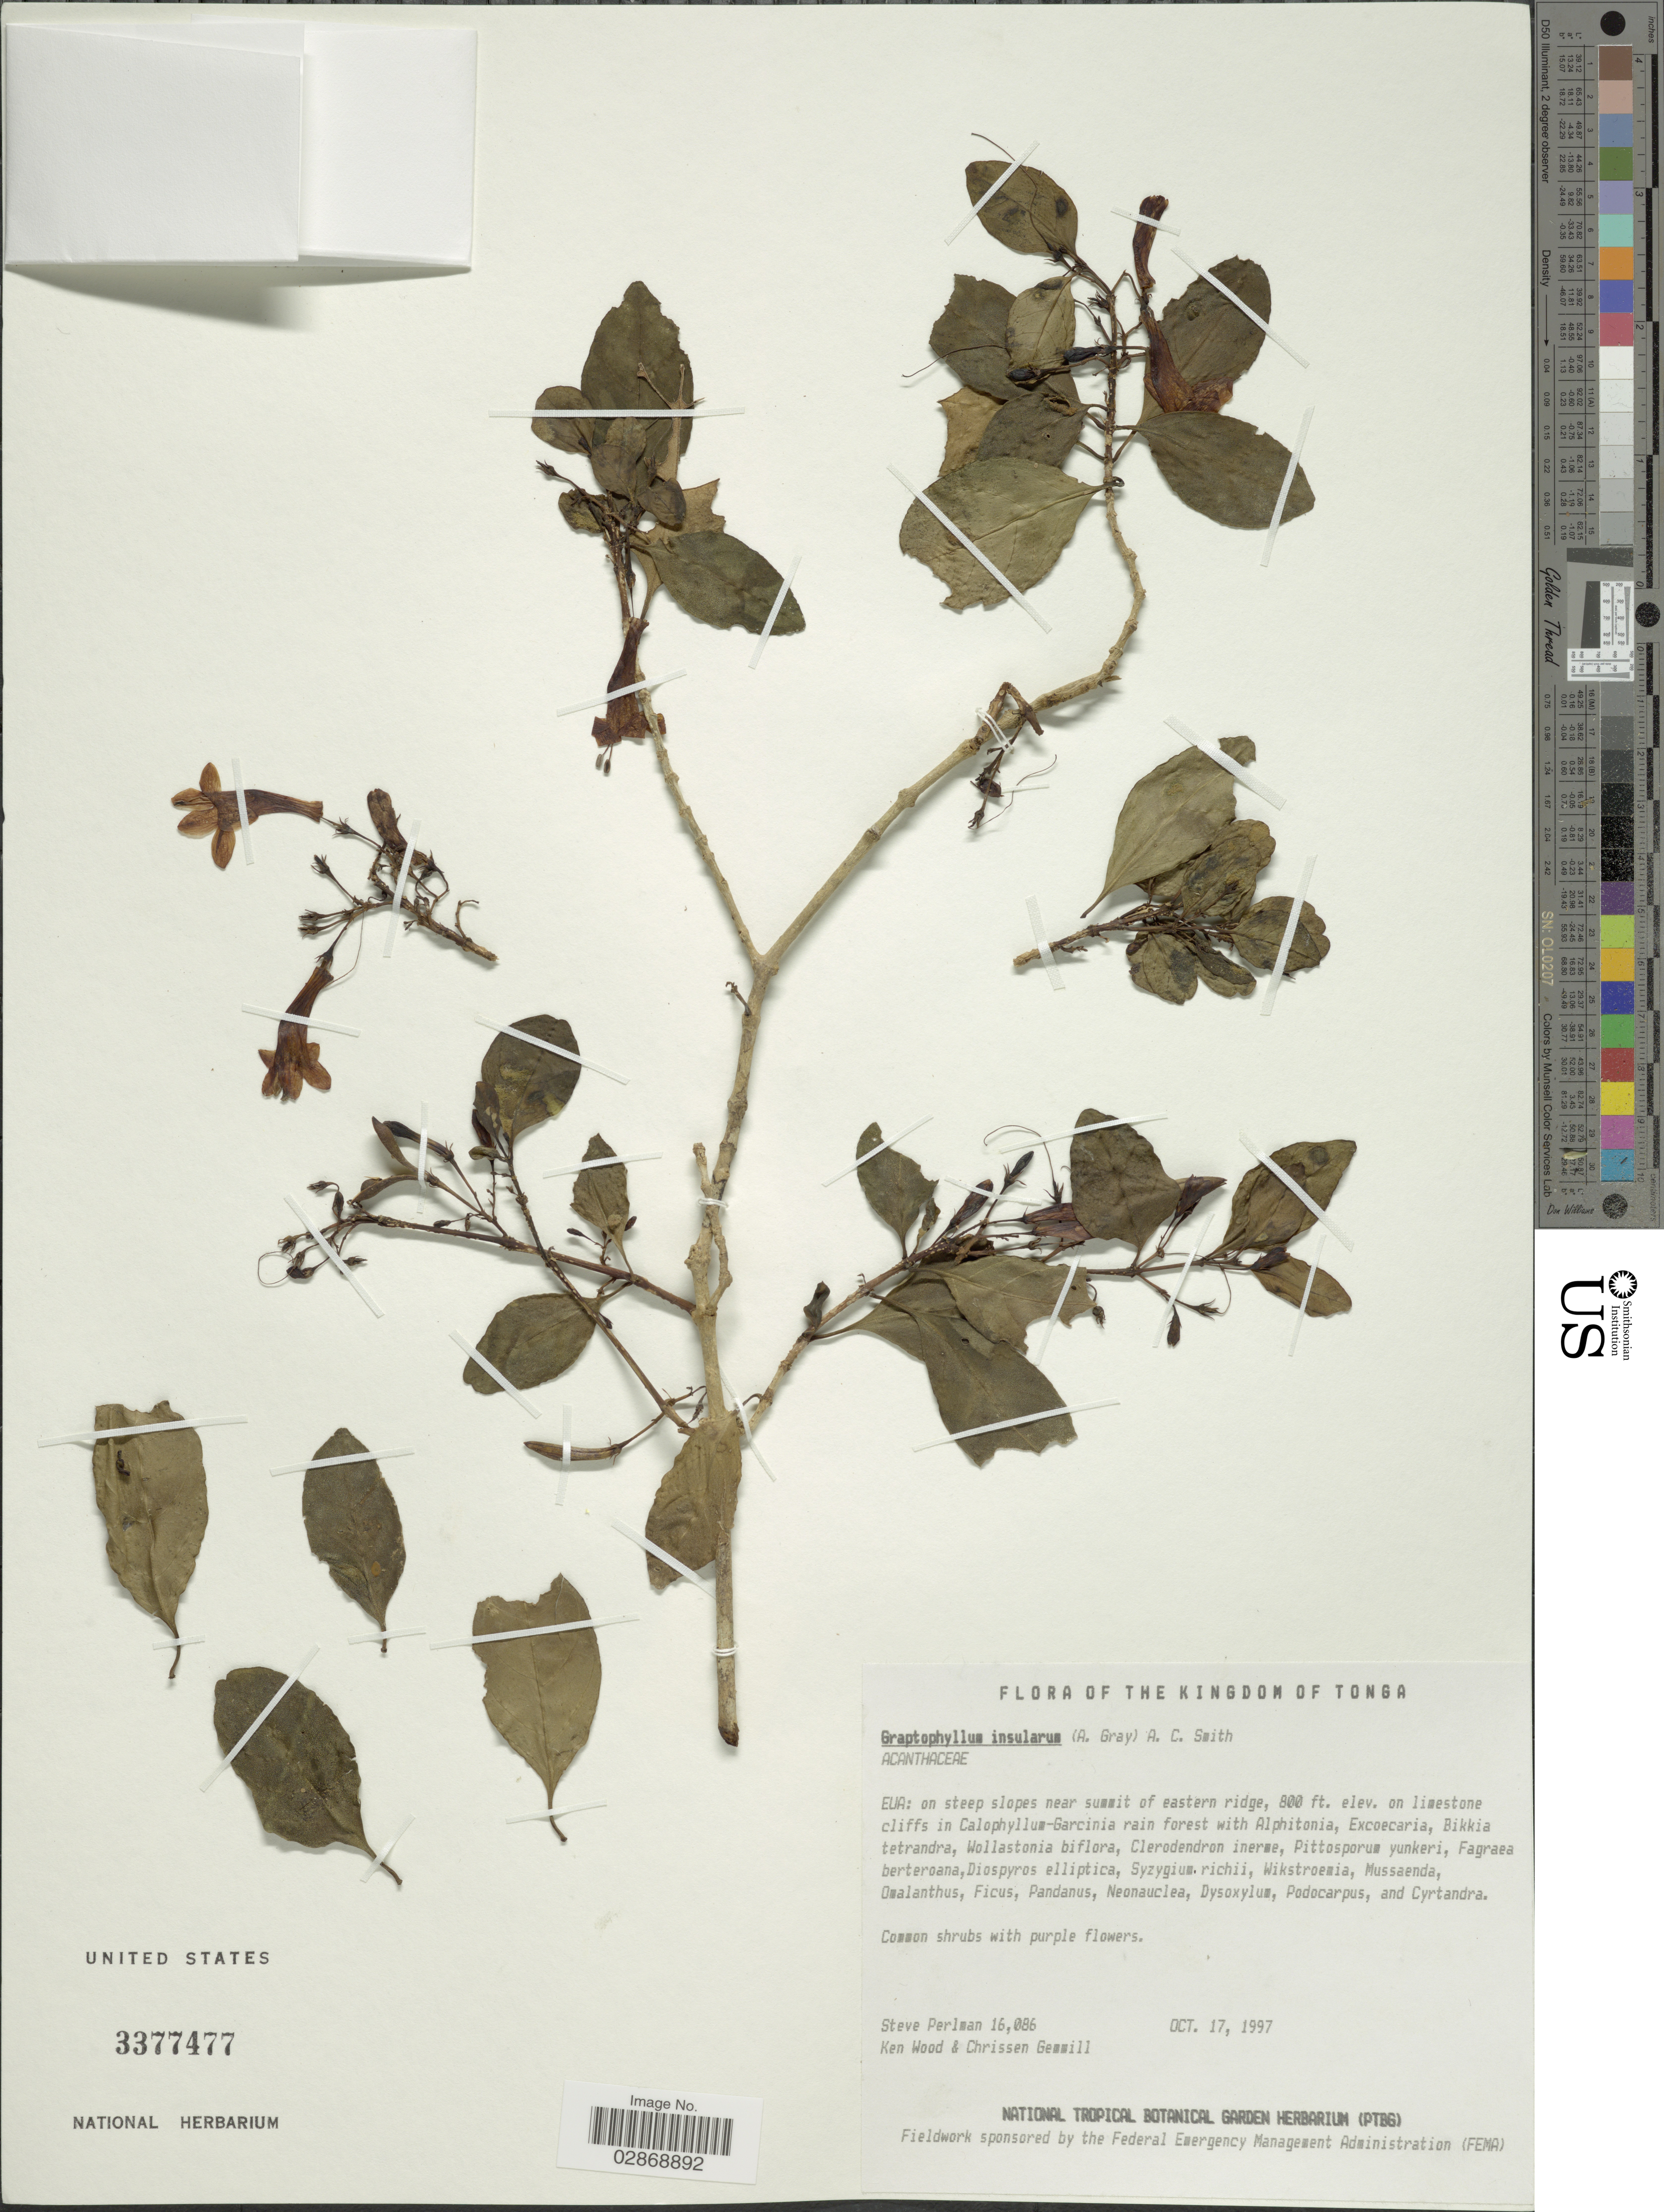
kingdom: Plantae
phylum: Tracheophyta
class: Magnoliopsida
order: Lamiales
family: Acanthaceae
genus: Graptophyllum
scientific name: Graptophyllum insularum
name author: (A. Gray) A.C. Sm.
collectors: S. Perlman, K. Wood & C. Gemmill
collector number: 16086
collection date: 1997-10-17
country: Tonga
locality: Kingdom of Tonga. Eau: on steep slopes near summit of eastern ridge.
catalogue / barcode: US 3377477